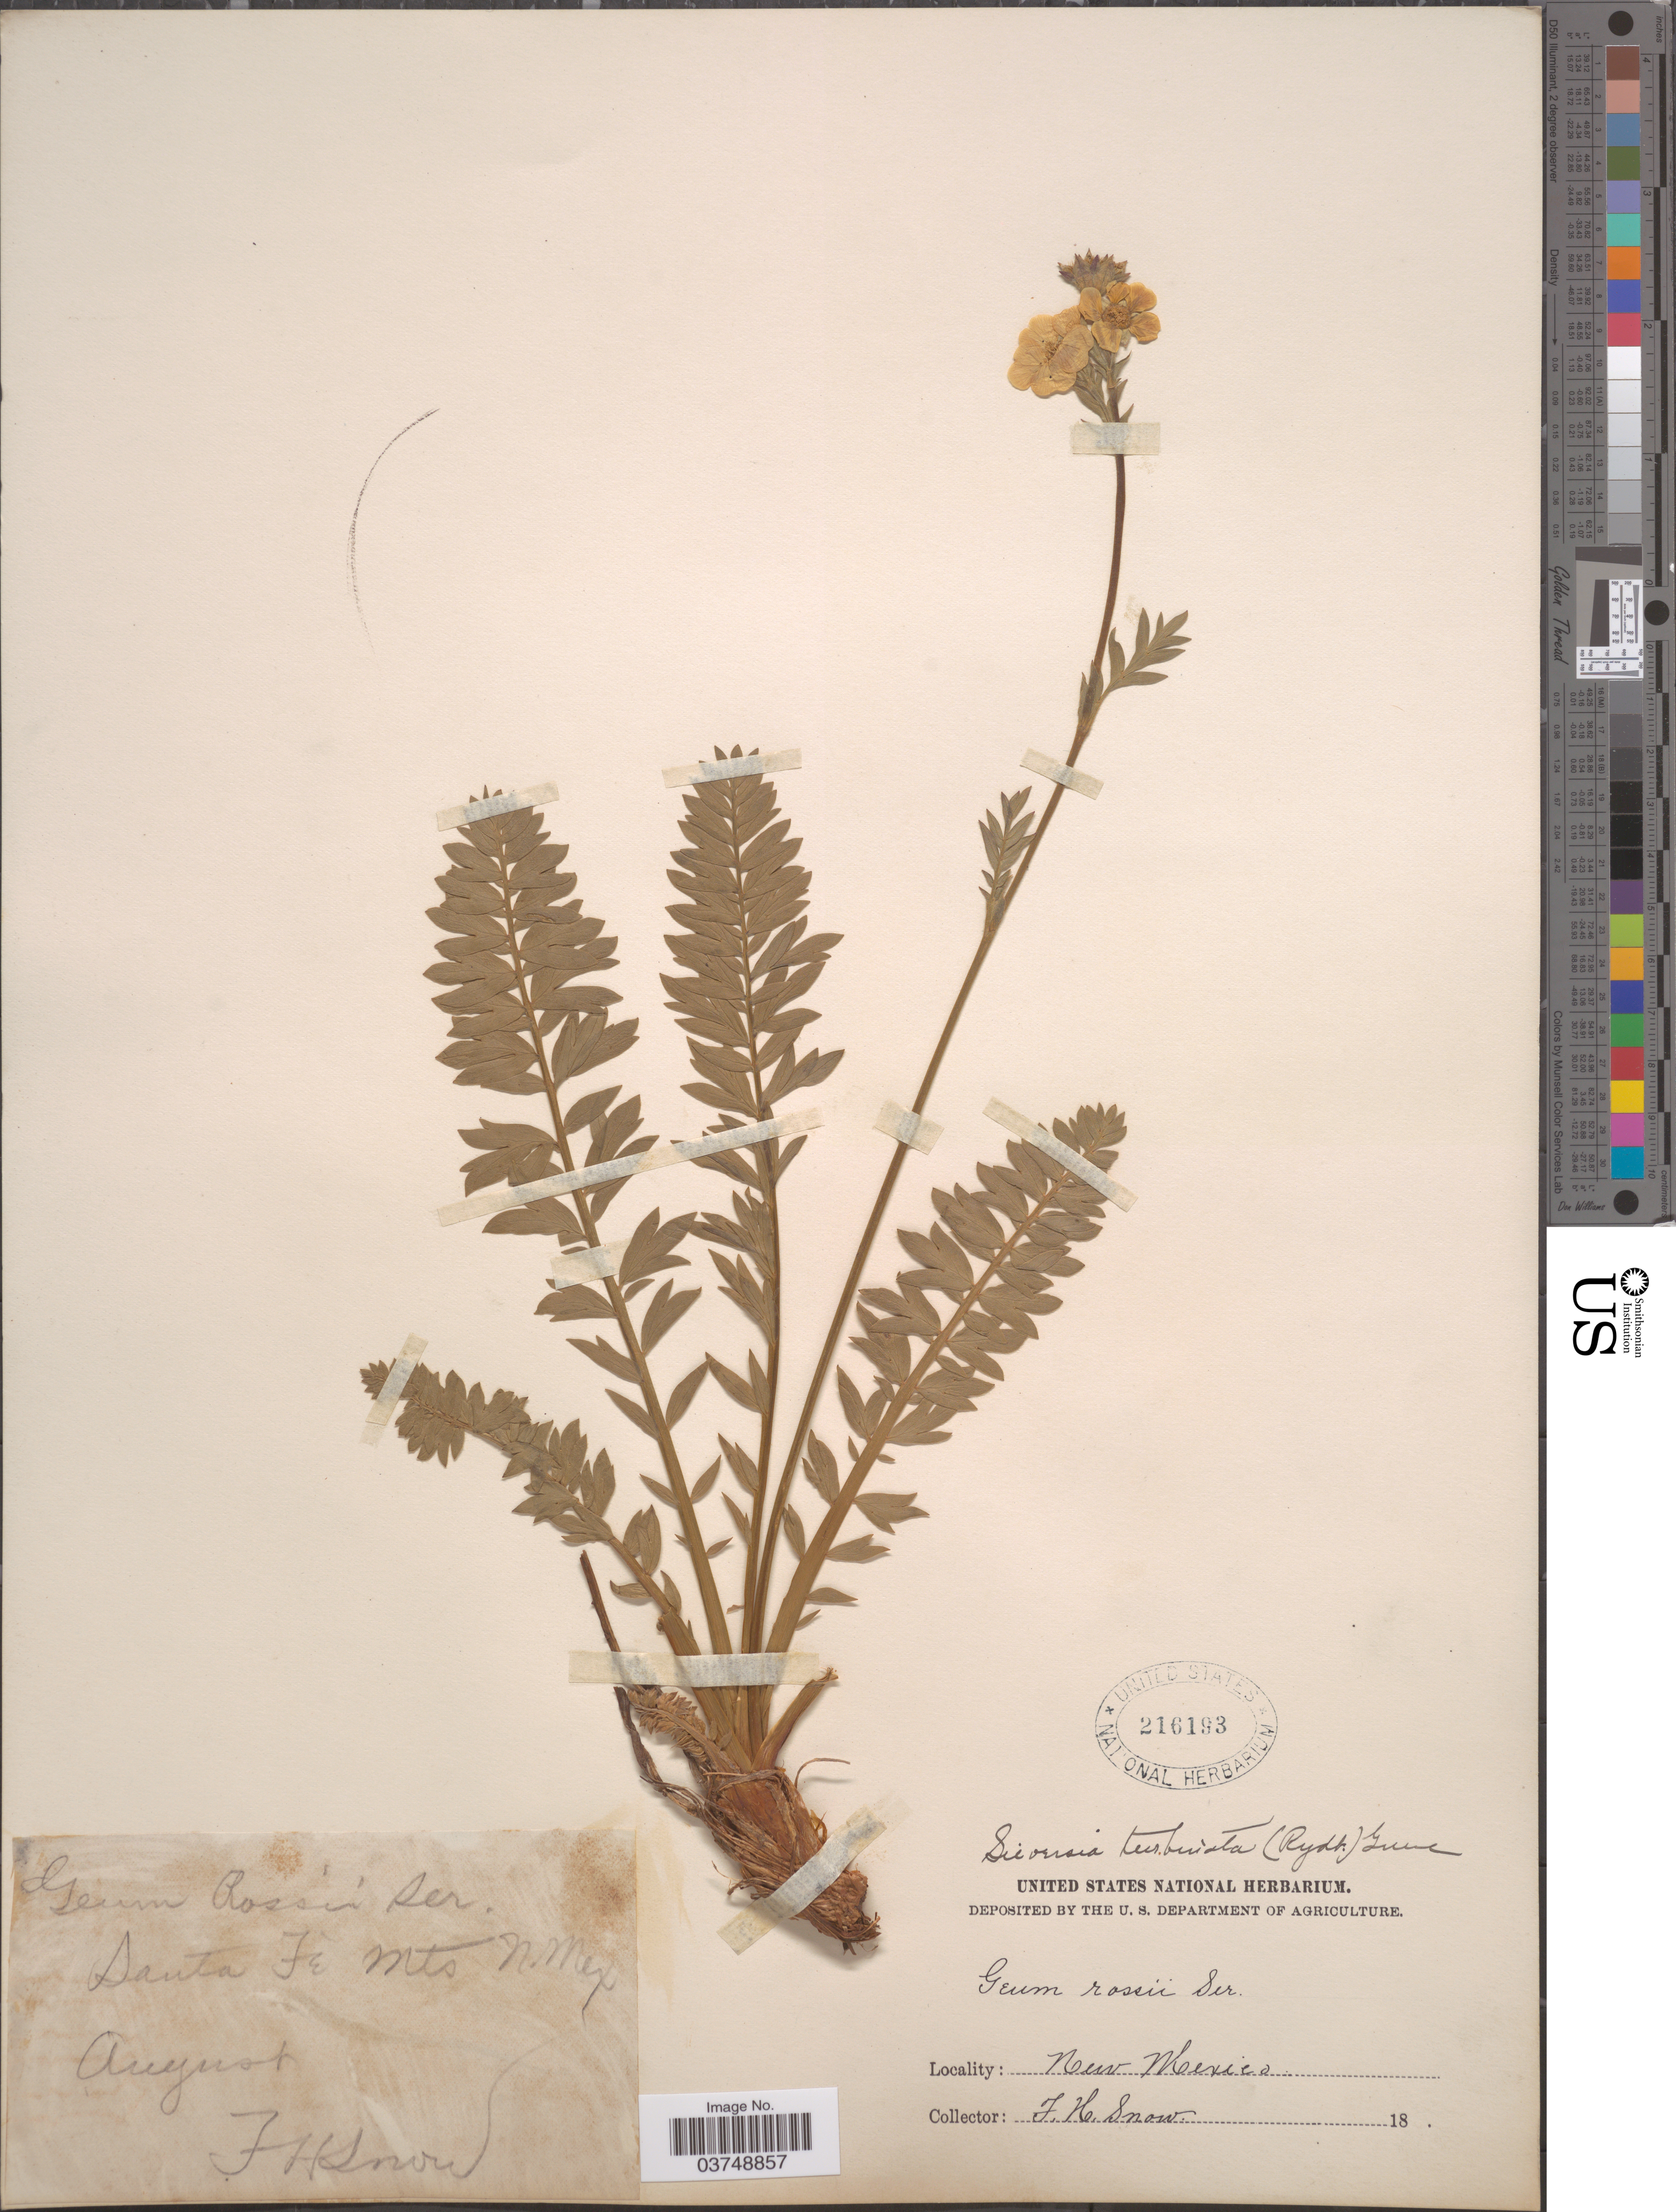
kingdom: Plantae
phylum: Tracheophyta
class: Magnoliopsida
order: Rosales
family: Rosaceae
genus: Geum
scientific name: Geum rossii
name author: (R. Br.) Ser.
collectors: F. H. Snow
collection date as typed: August 18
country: United States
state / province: New Mexico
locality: Santa Fe Mts.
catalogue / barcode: US 216193